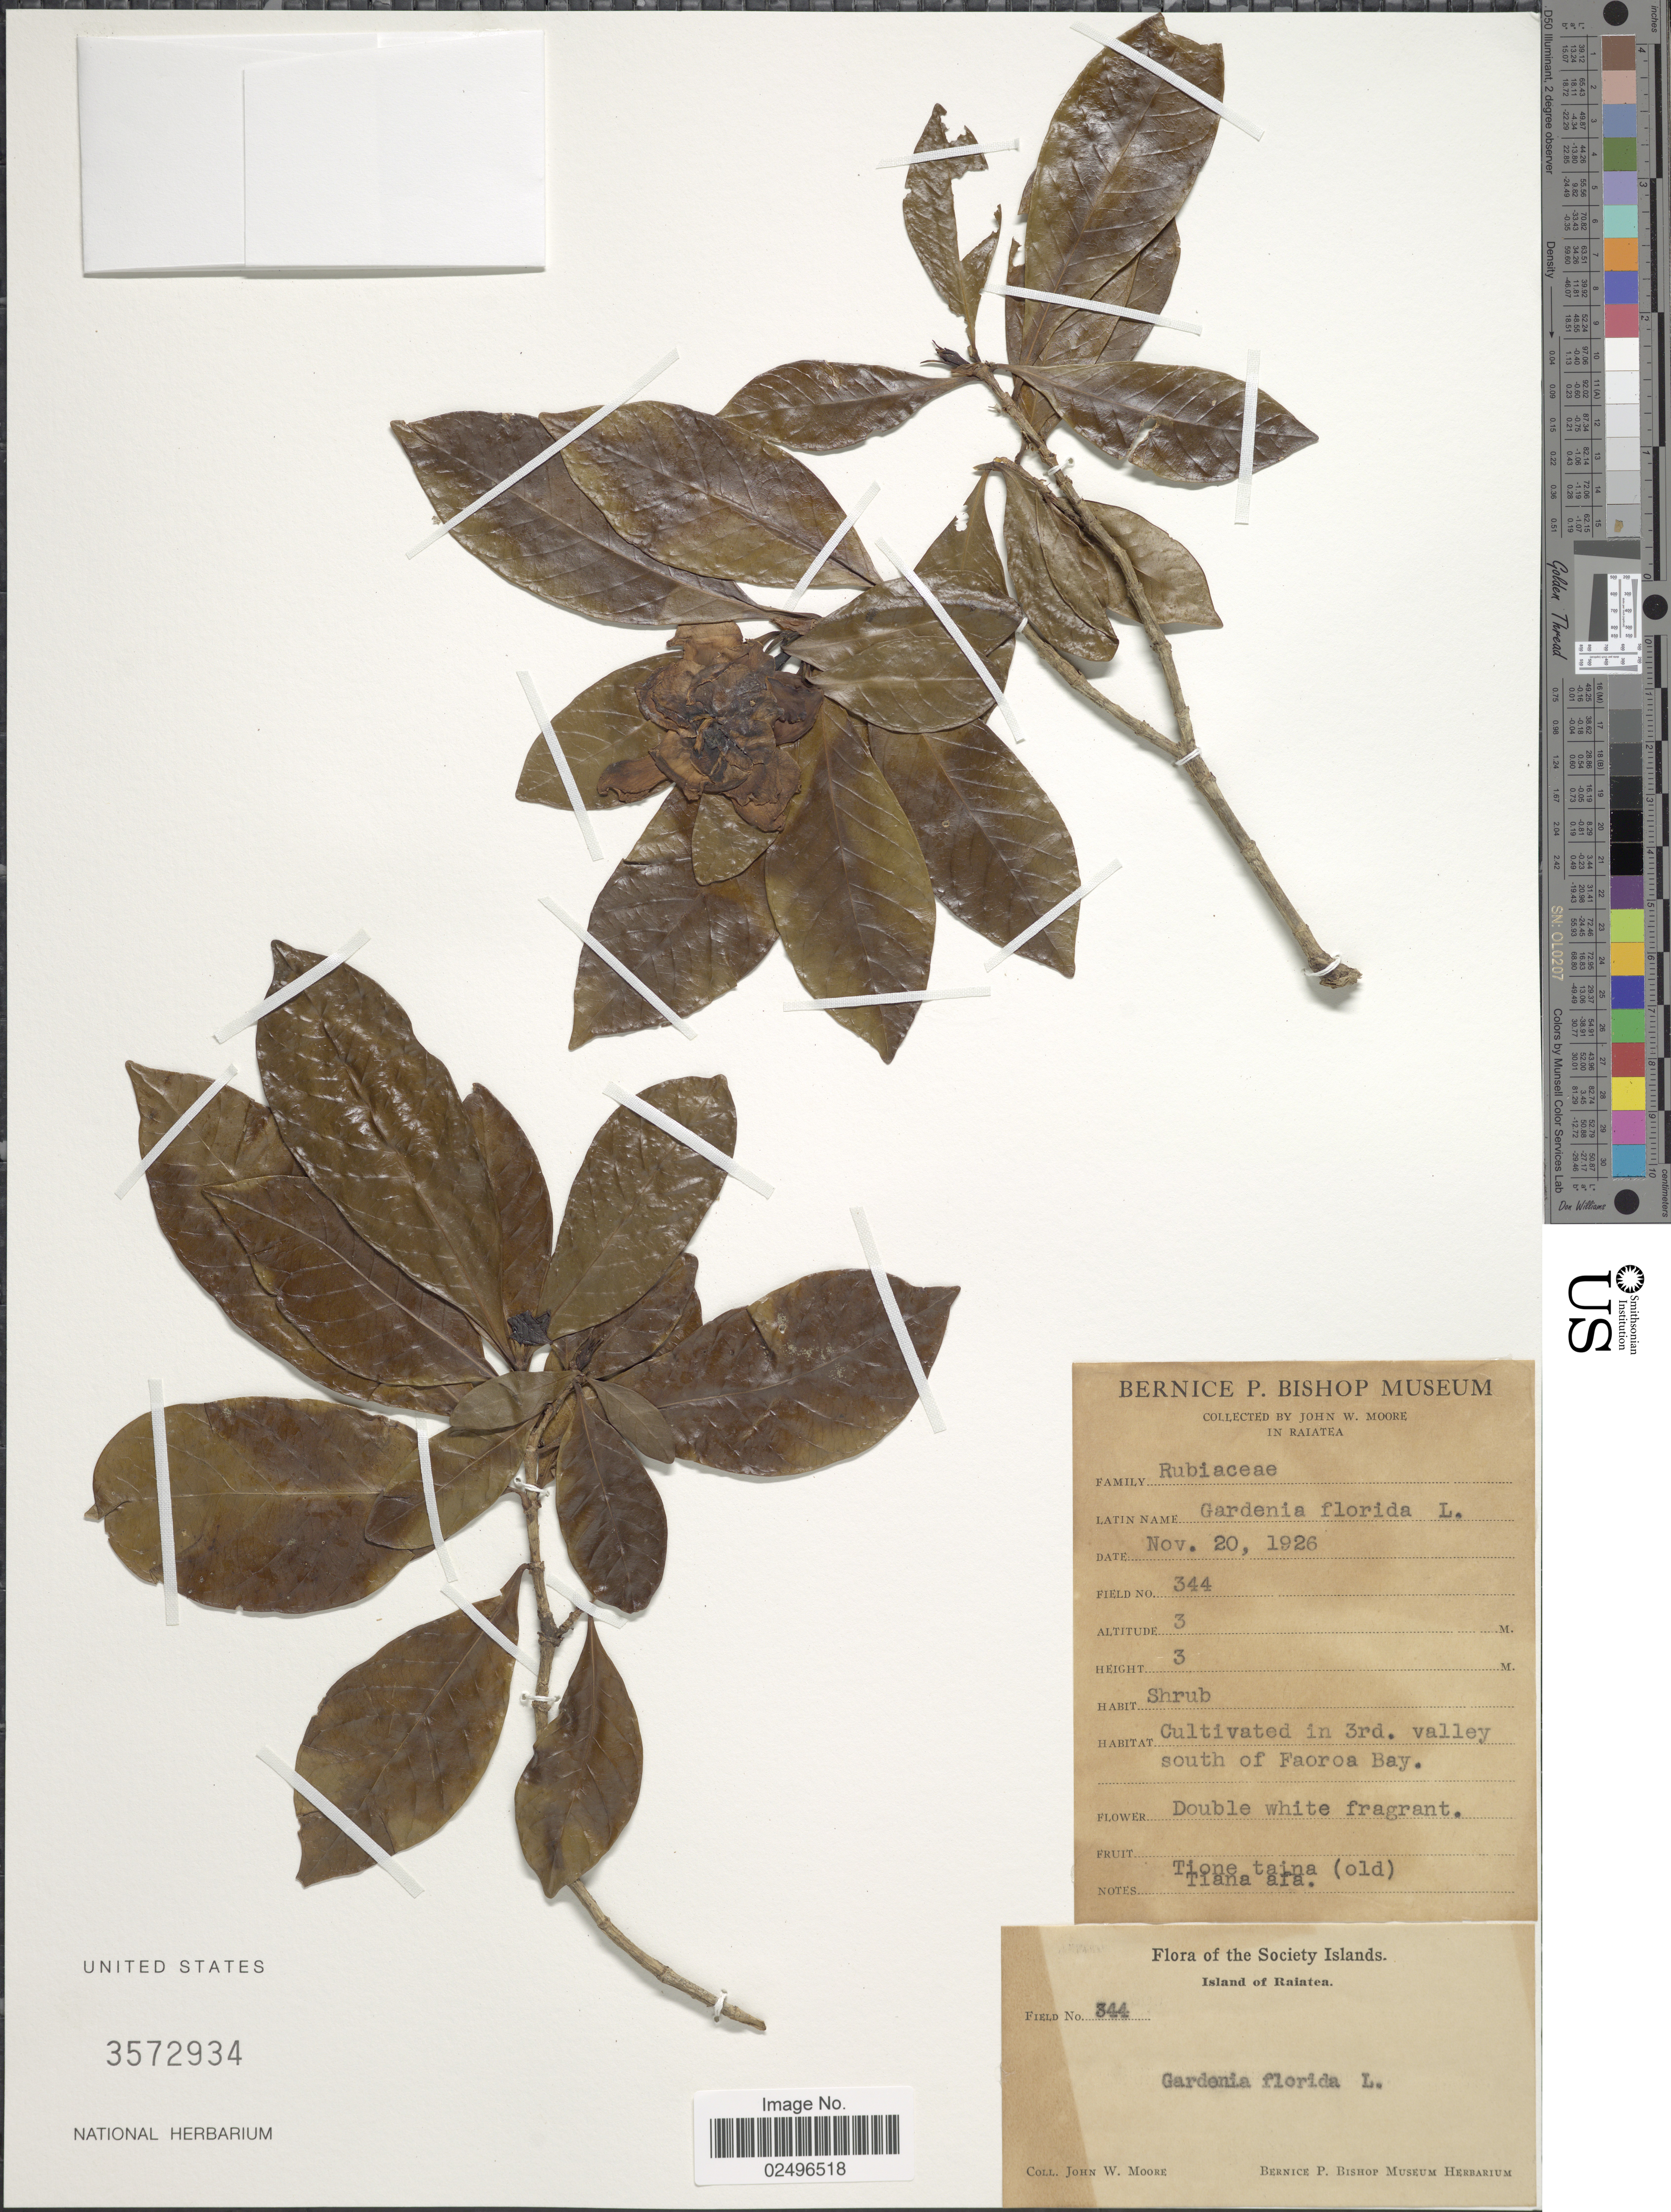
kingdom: Plantae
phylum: Tracheophyta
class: Magnoliopsida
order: Gentianales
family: Rubiaceae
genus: Gardenia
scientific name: Gardenia florida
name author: L.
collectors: J. Moore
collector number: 344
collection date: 1926-11-20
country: French Polynesia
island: Raiatea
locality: The Society Islands, Island of Raiatea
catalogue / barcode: US 3572934